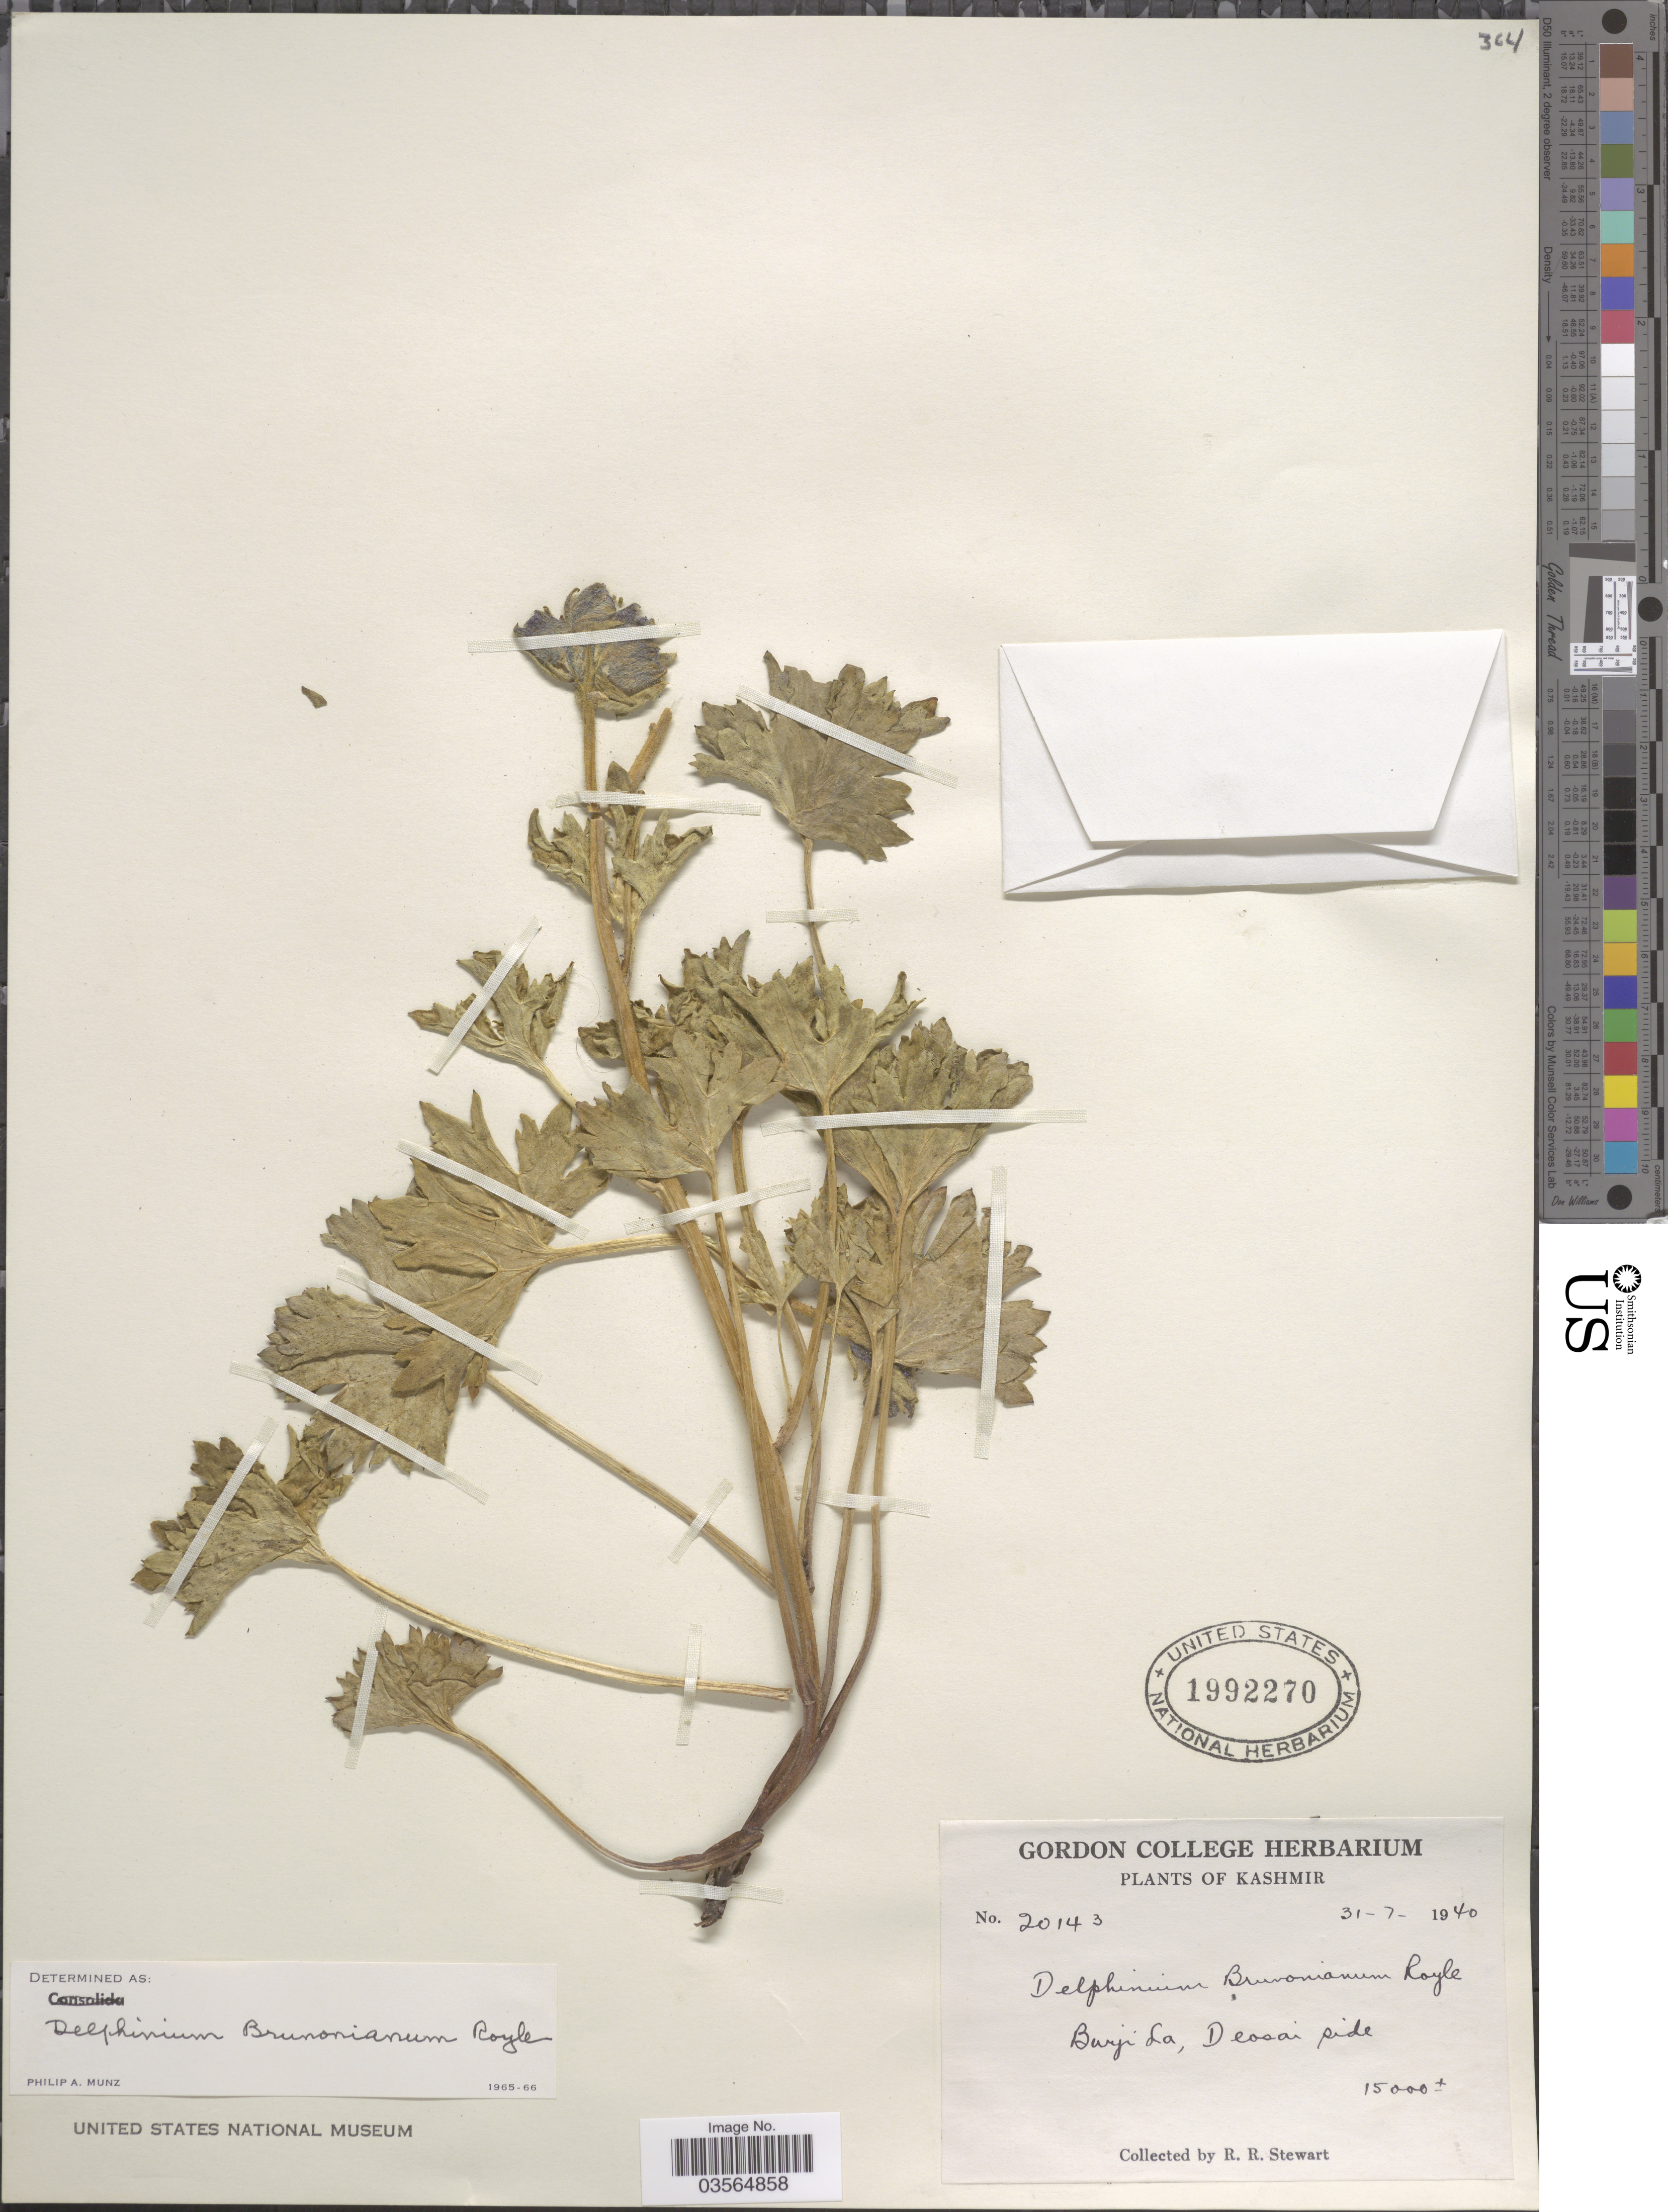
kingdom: Plantae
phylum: Tracheophyta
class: Magnoliopsida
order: Ranunculales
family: Ranunculaceae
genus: Delphinium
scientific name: Delphinium brunonianum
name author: Royle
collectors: R. Stewart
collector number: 20143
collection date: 1940-07-31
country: India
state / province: Jammu and Kashmir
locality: Kashmir. Burji La, Deosai side.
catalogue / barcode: US 1992270